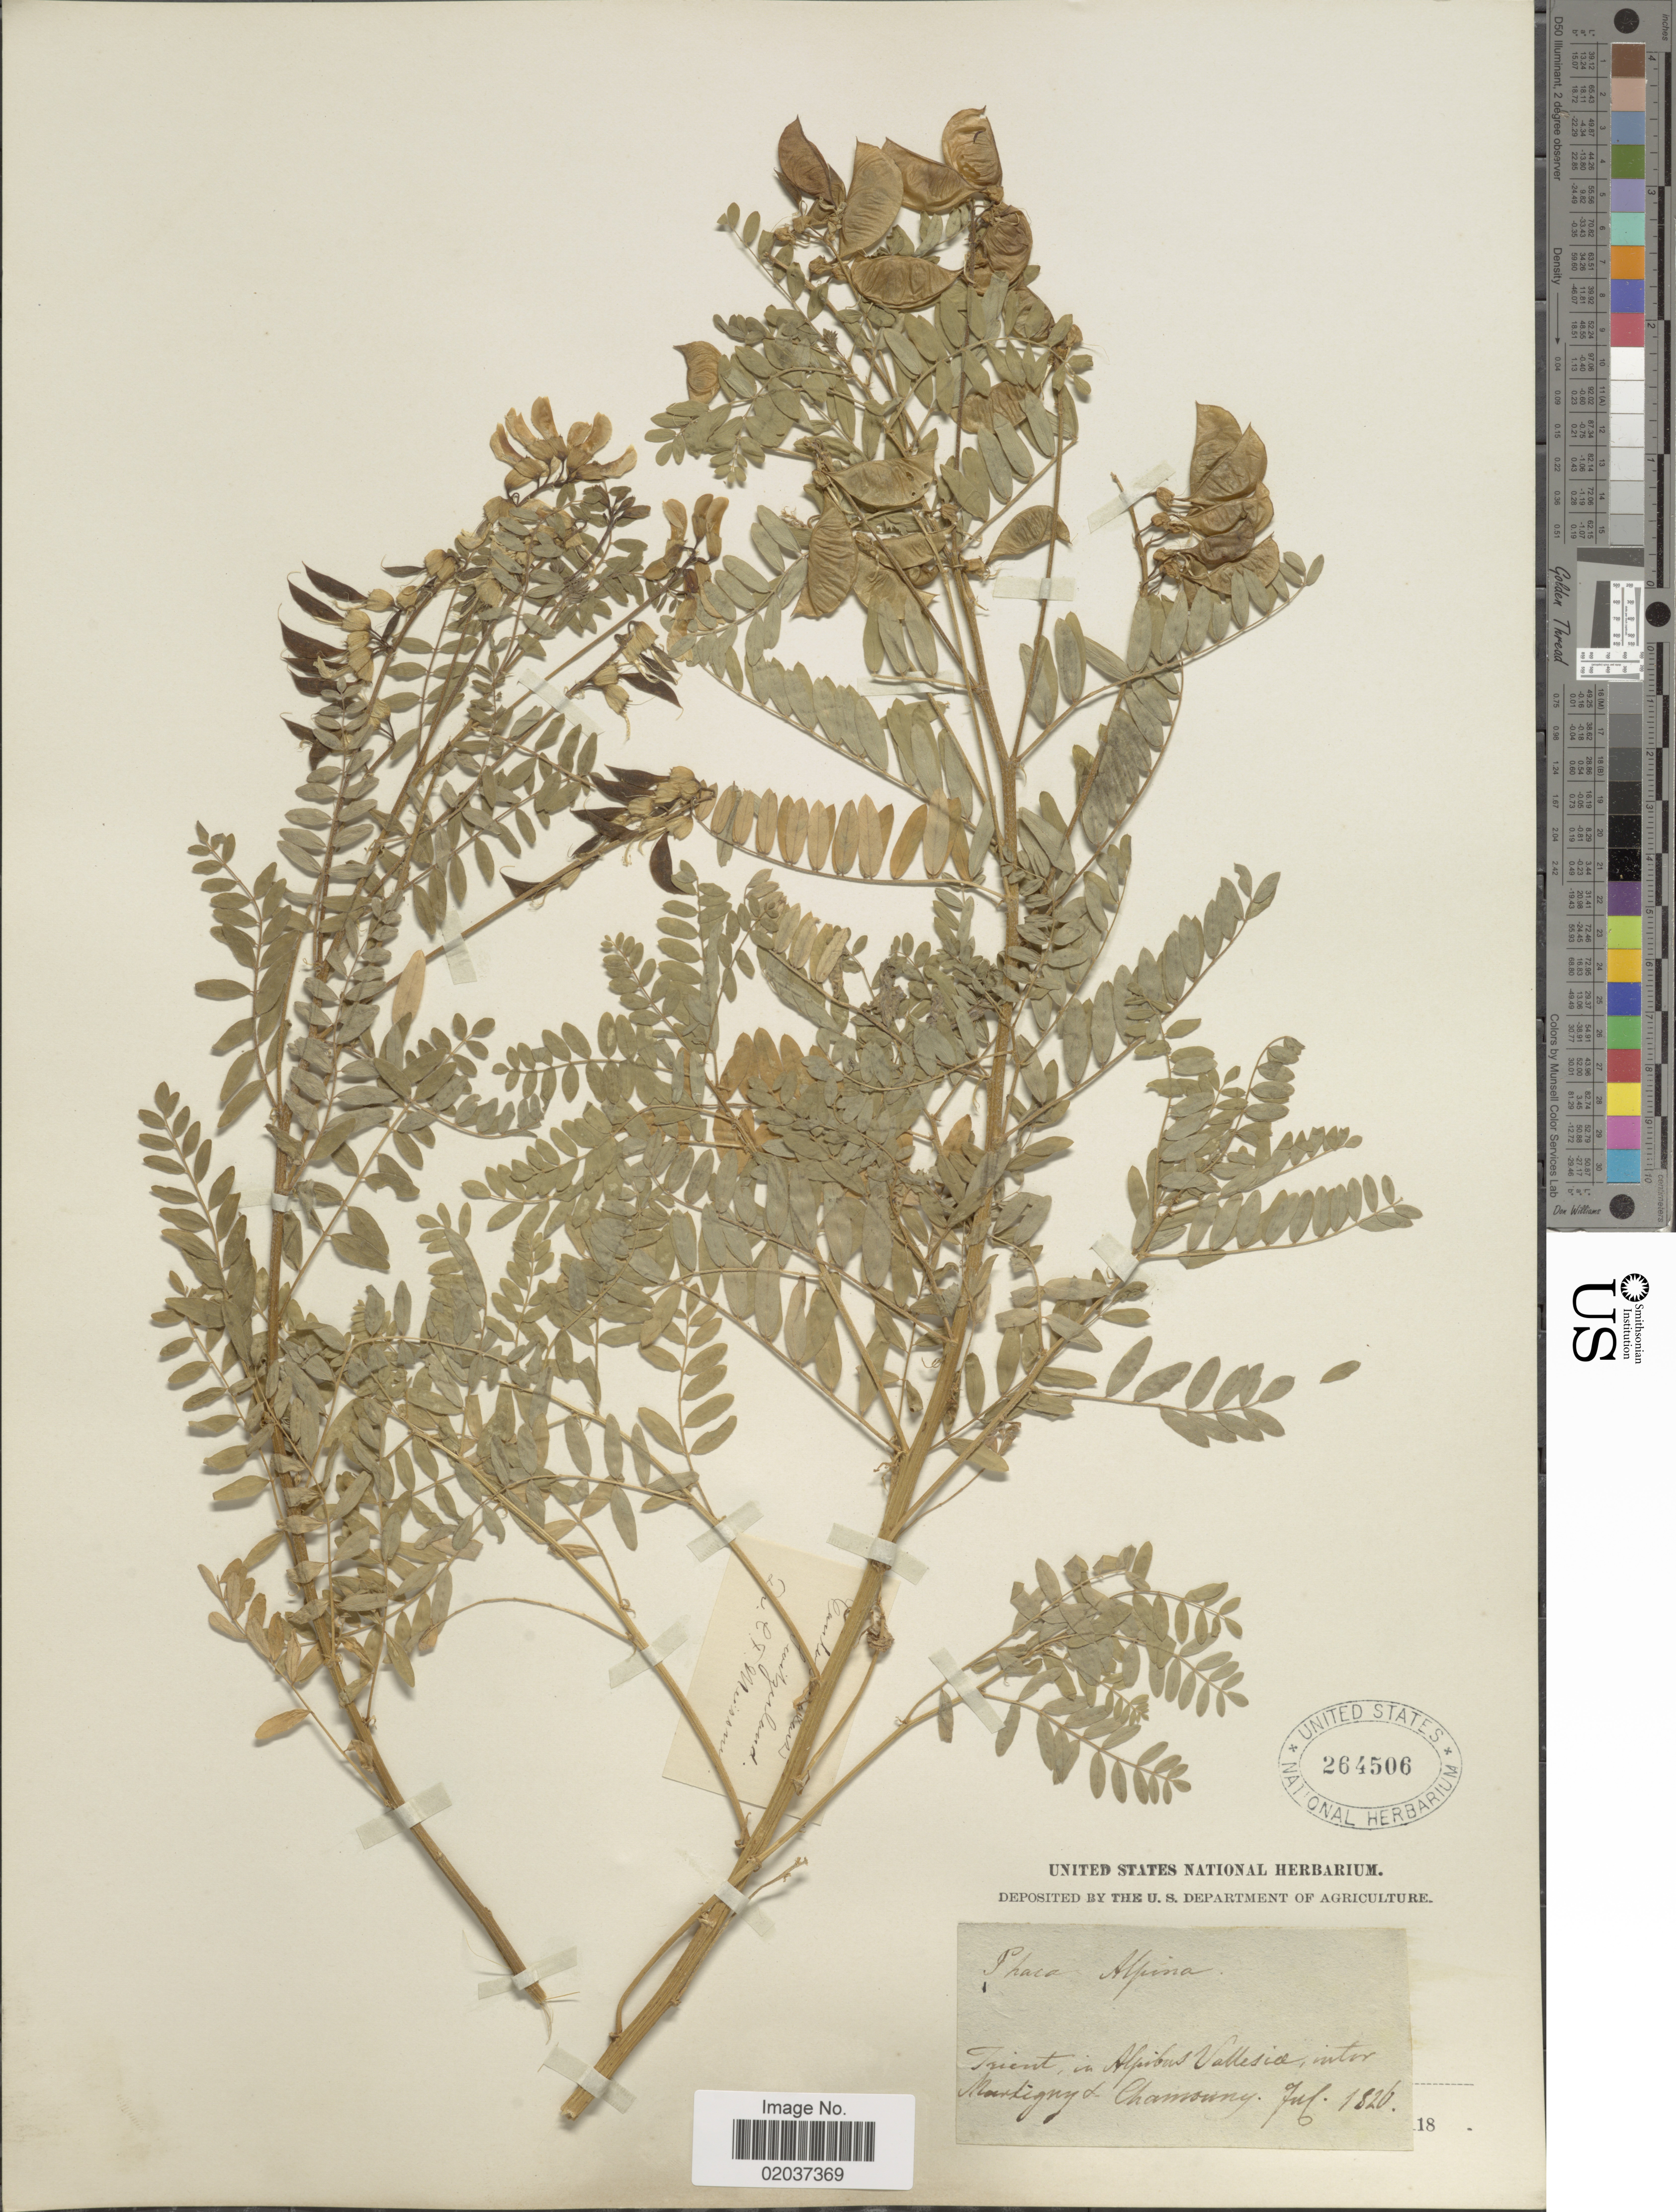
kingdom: Plantae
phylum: Tracheophyta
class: Magnoliopsida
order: Fabales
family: Fabaceae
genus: Astragalus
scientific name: Astragalus penduliflorus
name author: Lam.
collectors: C. D. F. Meisner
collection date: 1826-07-06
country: Switzerland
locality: Trient in alpibus Vallesia, inter Martigny et Chamouny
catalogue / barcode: US 264506